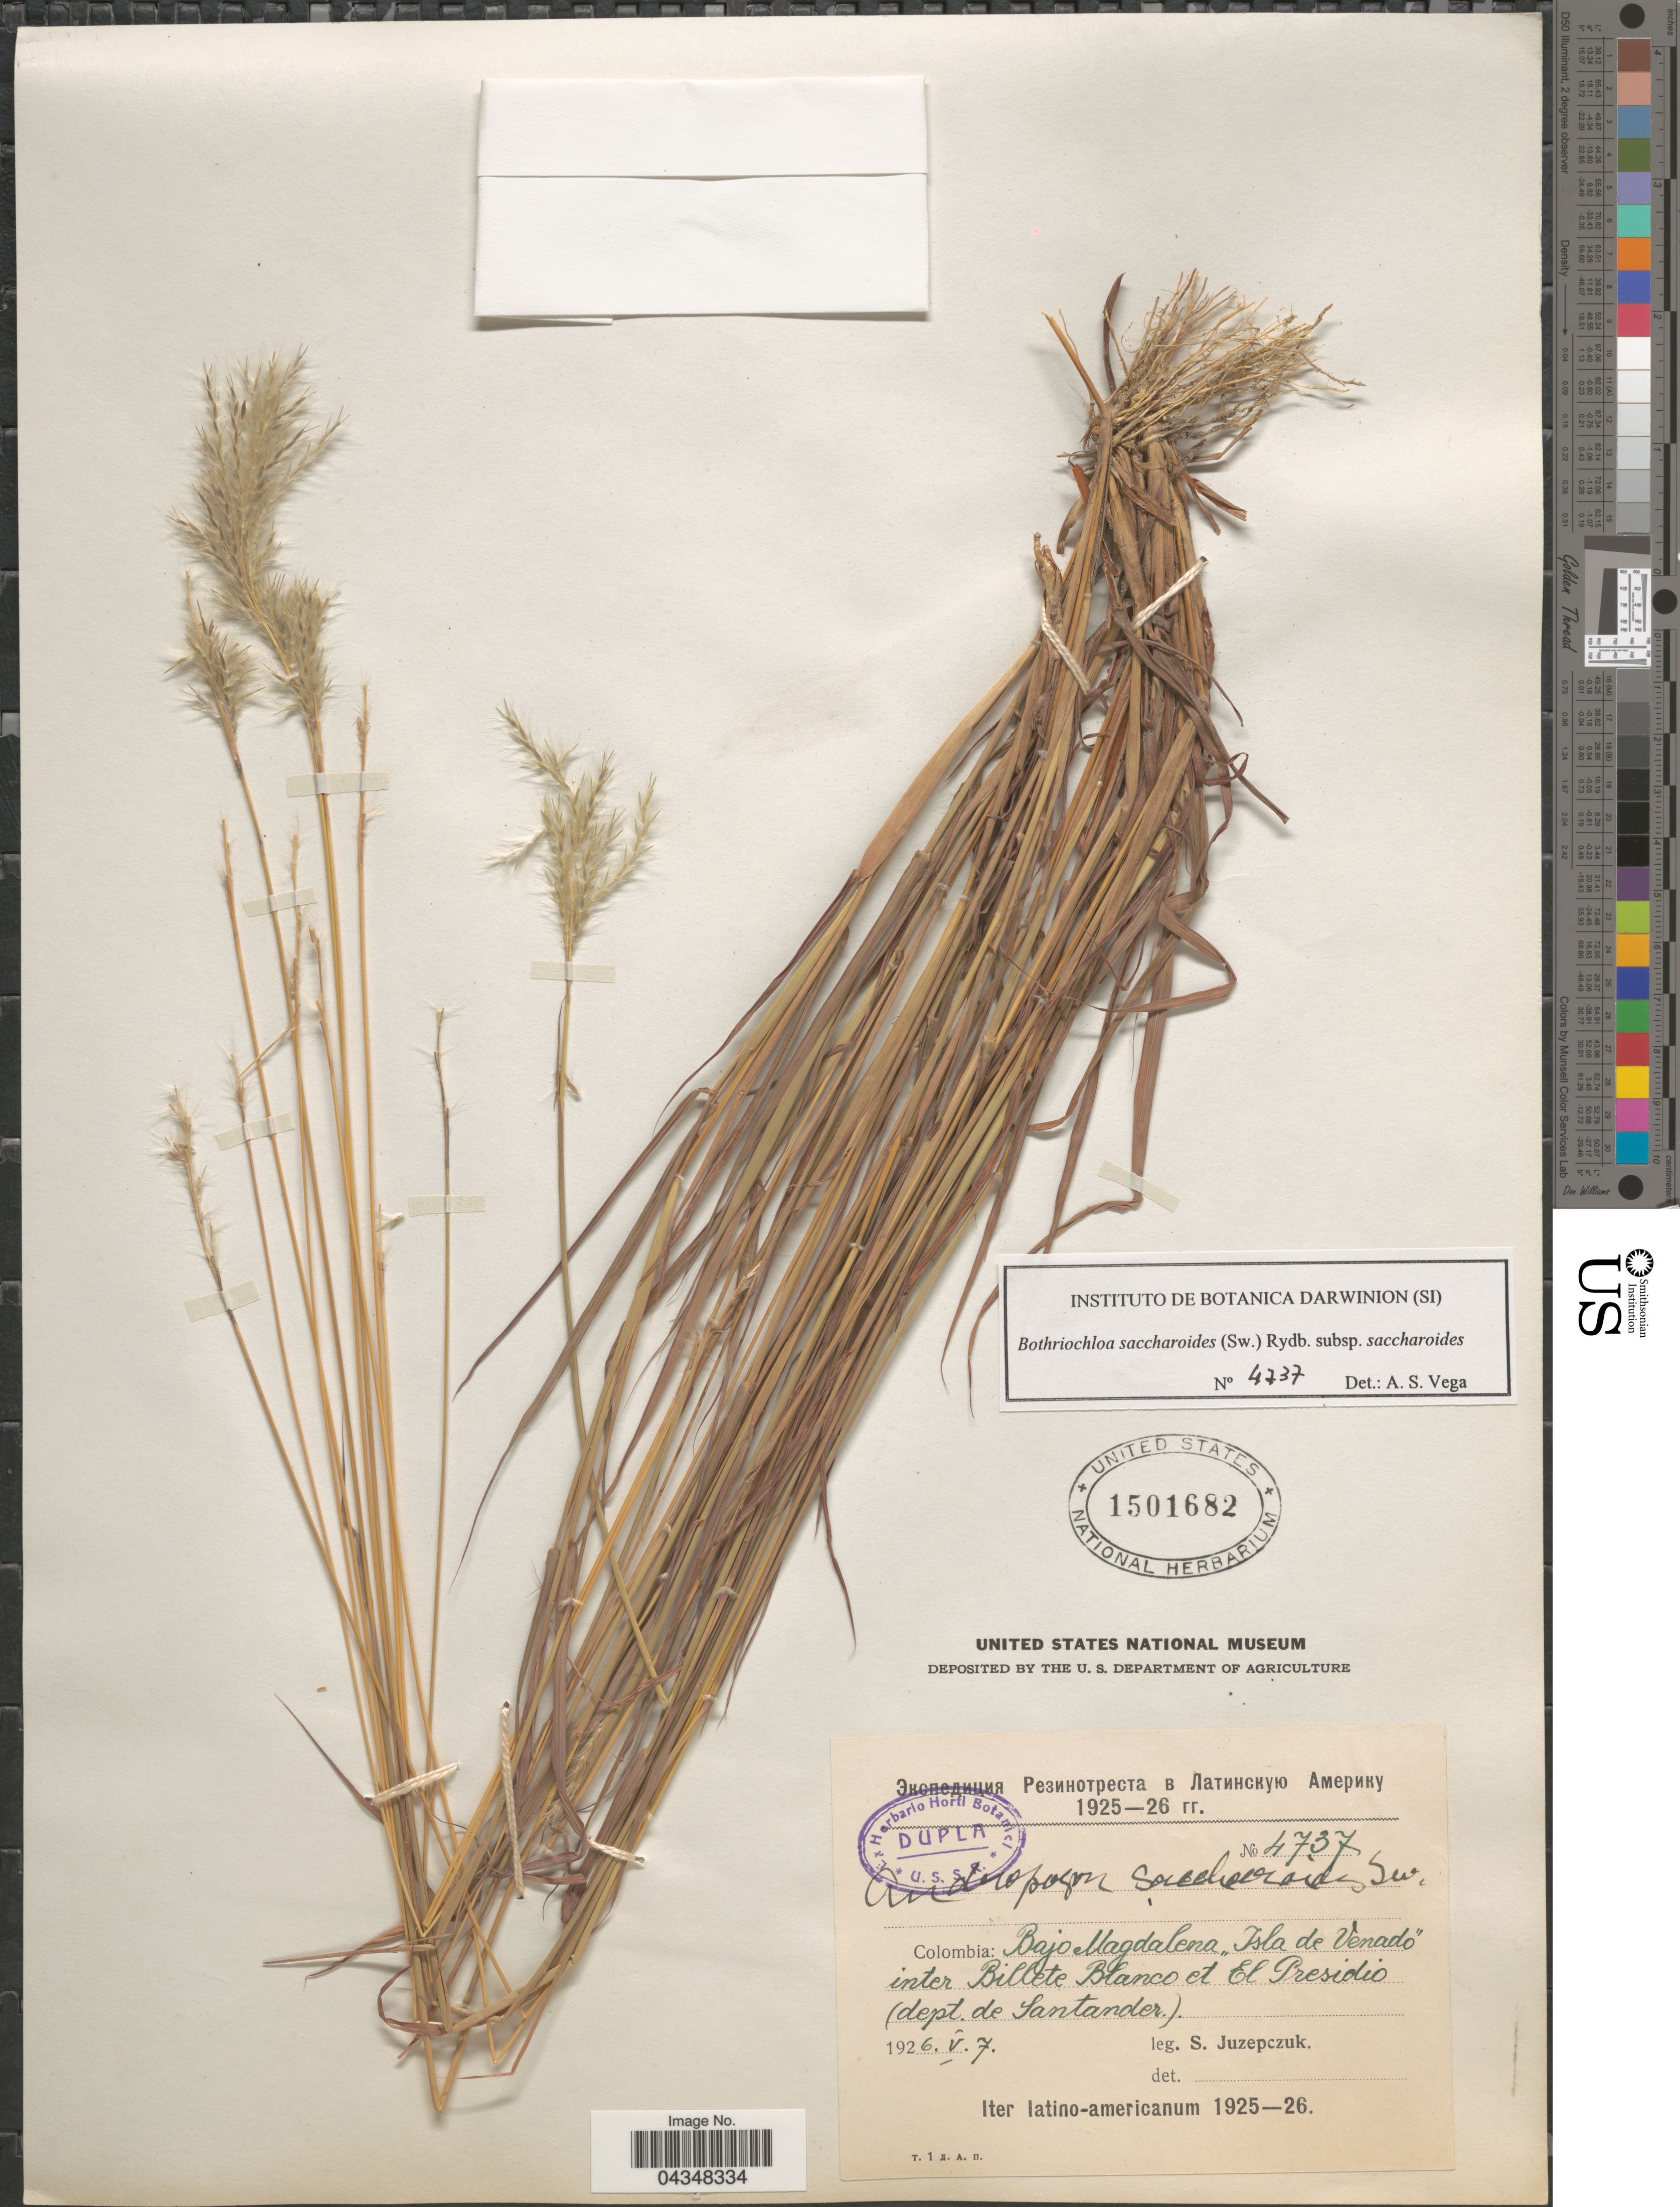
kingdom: Plantae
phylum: Tracheophyta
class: Liliopsida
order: Poales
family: Poaceae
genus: Bothriochloa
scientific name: Bothriochloa saccharoides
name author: (Sw.) Rydb.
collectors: S. V. Juzepczuk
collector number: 4737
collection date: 1926-05-07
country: Colombia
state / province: Santander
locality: Bajo Magdalena "Isla de Venado" inter Billete Blanco et El Presidio (dept. de Santander). Iter latino-americanum 1925-26.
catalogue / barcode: US 1501682